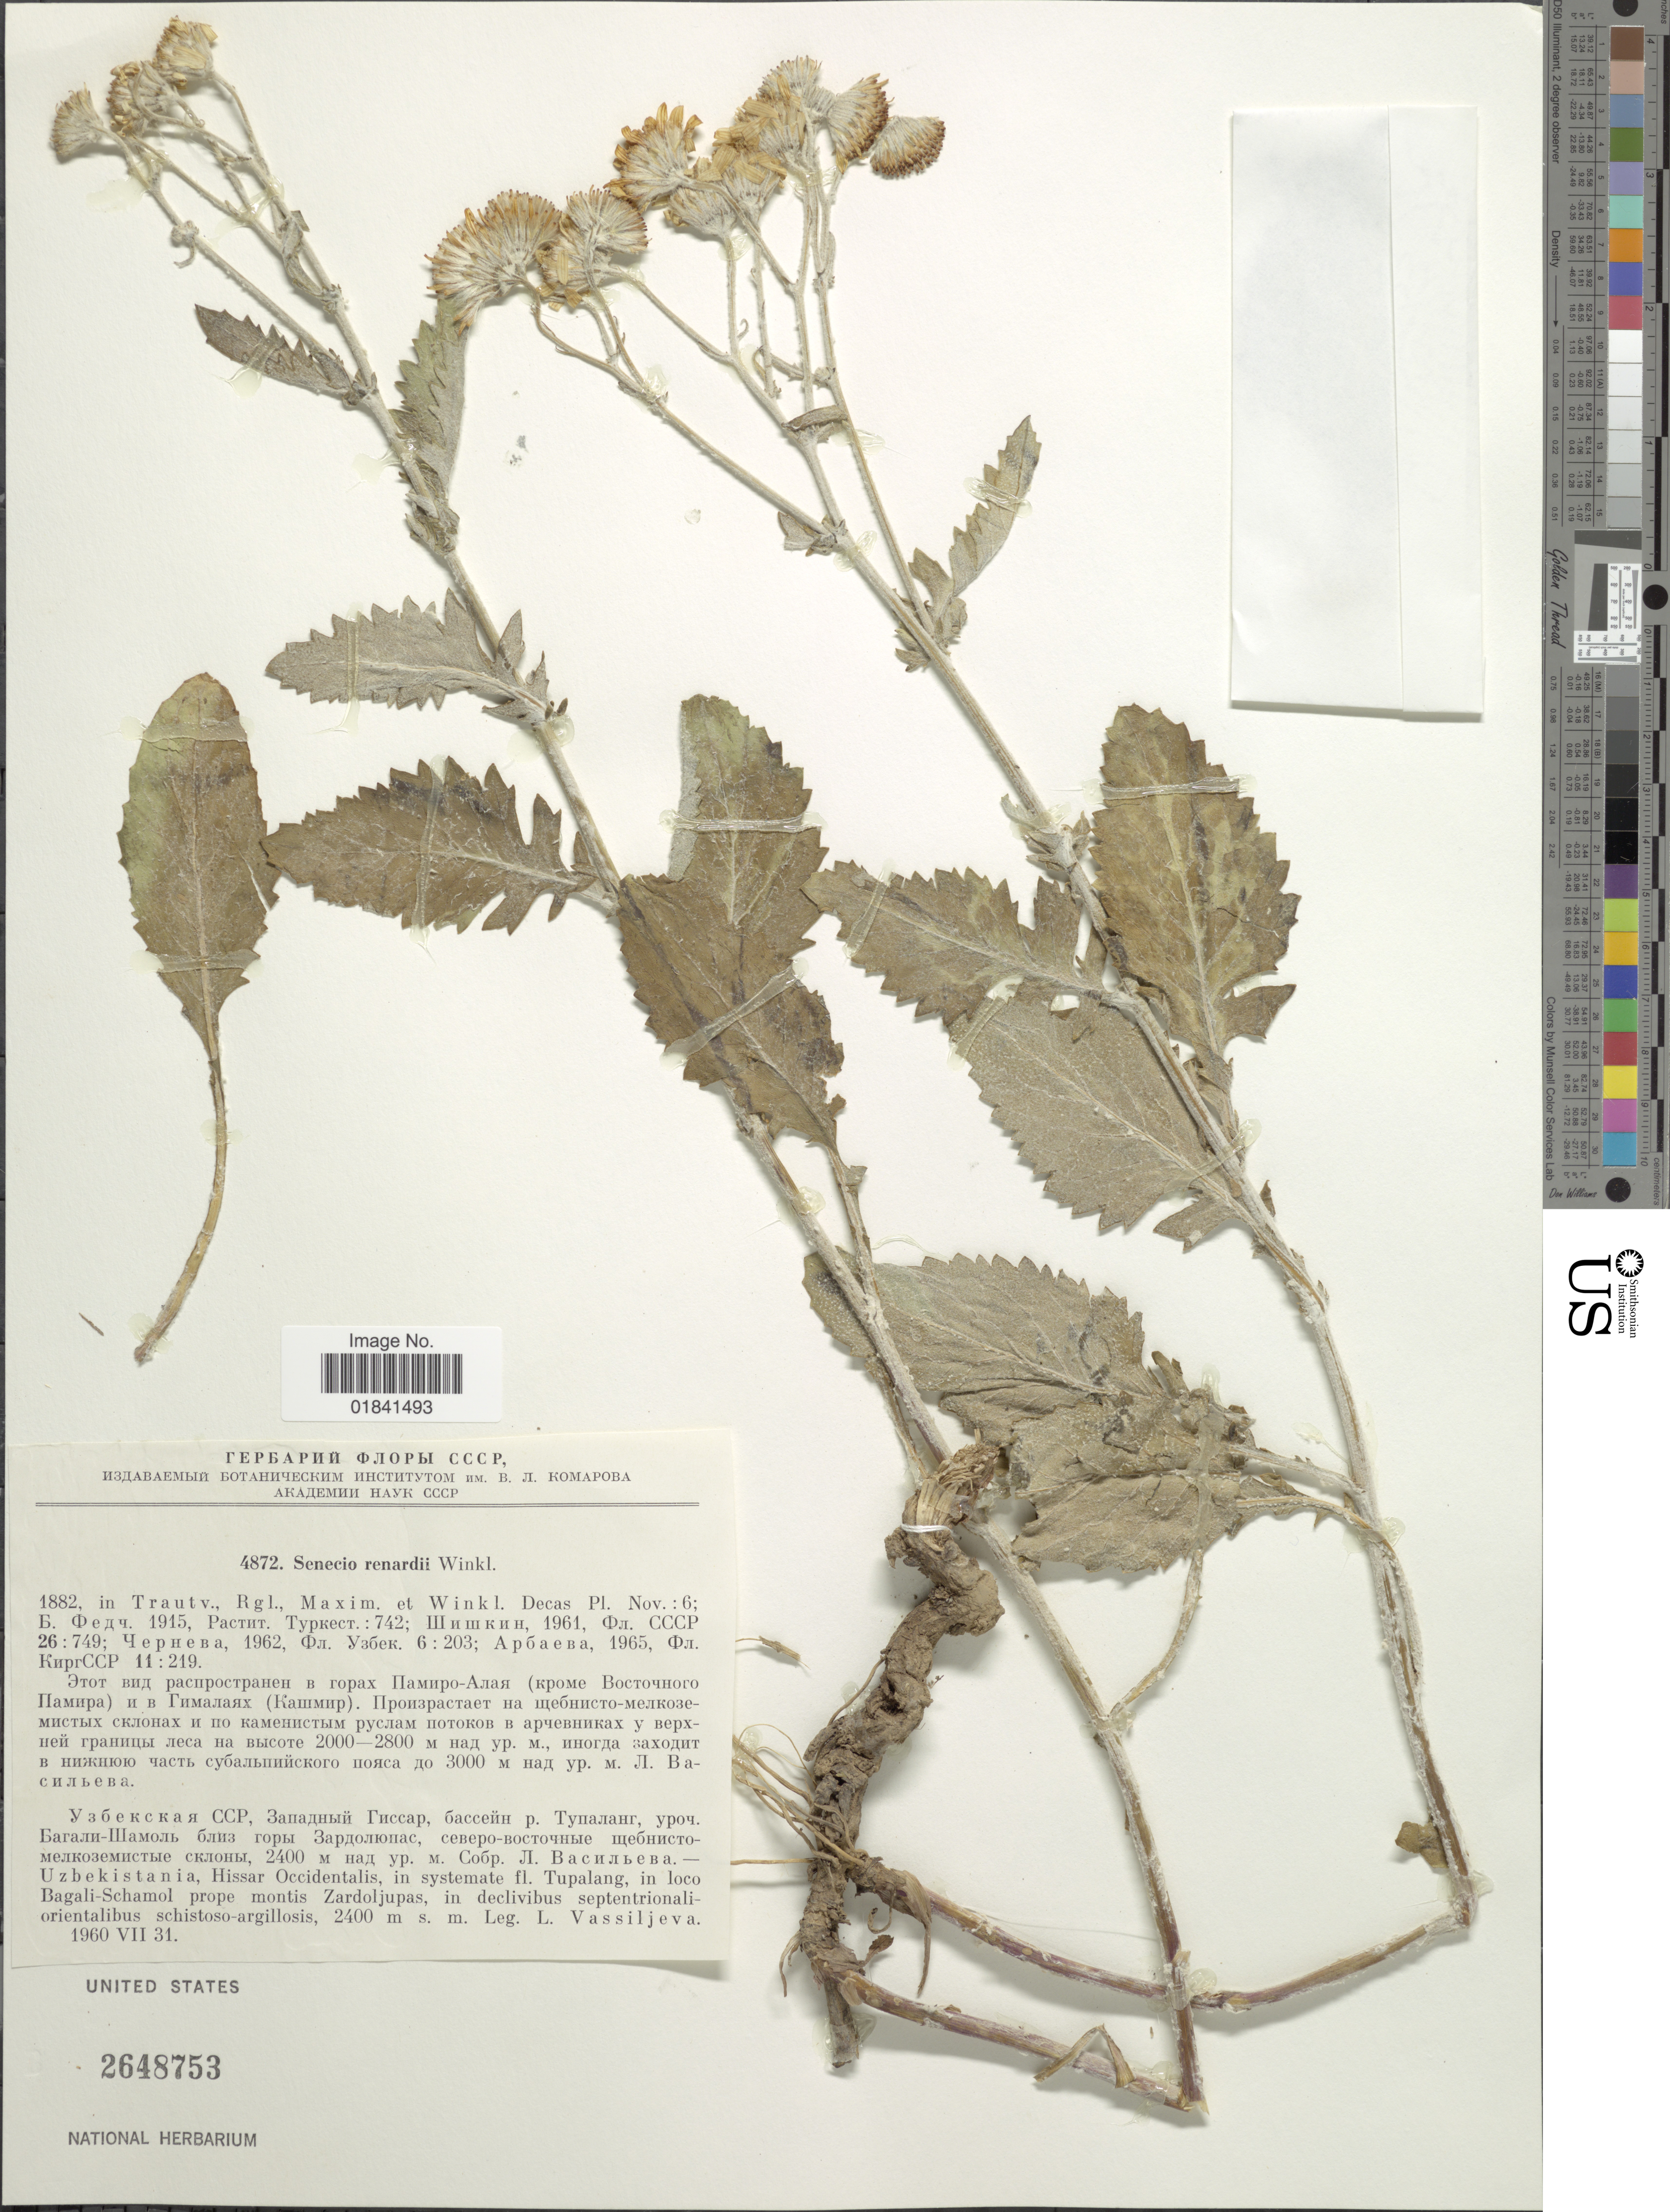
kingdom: Plantae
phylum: Tracheophyta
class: Magnoliopsida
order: Asterales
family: Asteraceae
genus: Senecio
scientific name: Senecio renardii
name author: C. Winkl.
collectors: L. Vassiljeva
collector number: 4872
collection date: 1960-07-31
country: Uzbekistan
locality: Uzbekistania, Hissar Occidentalis, in systemate fl. Tupalang, in loco Bagali-Schamol prope montis Zardoljupas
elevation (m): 2400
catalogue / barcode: US 2648753